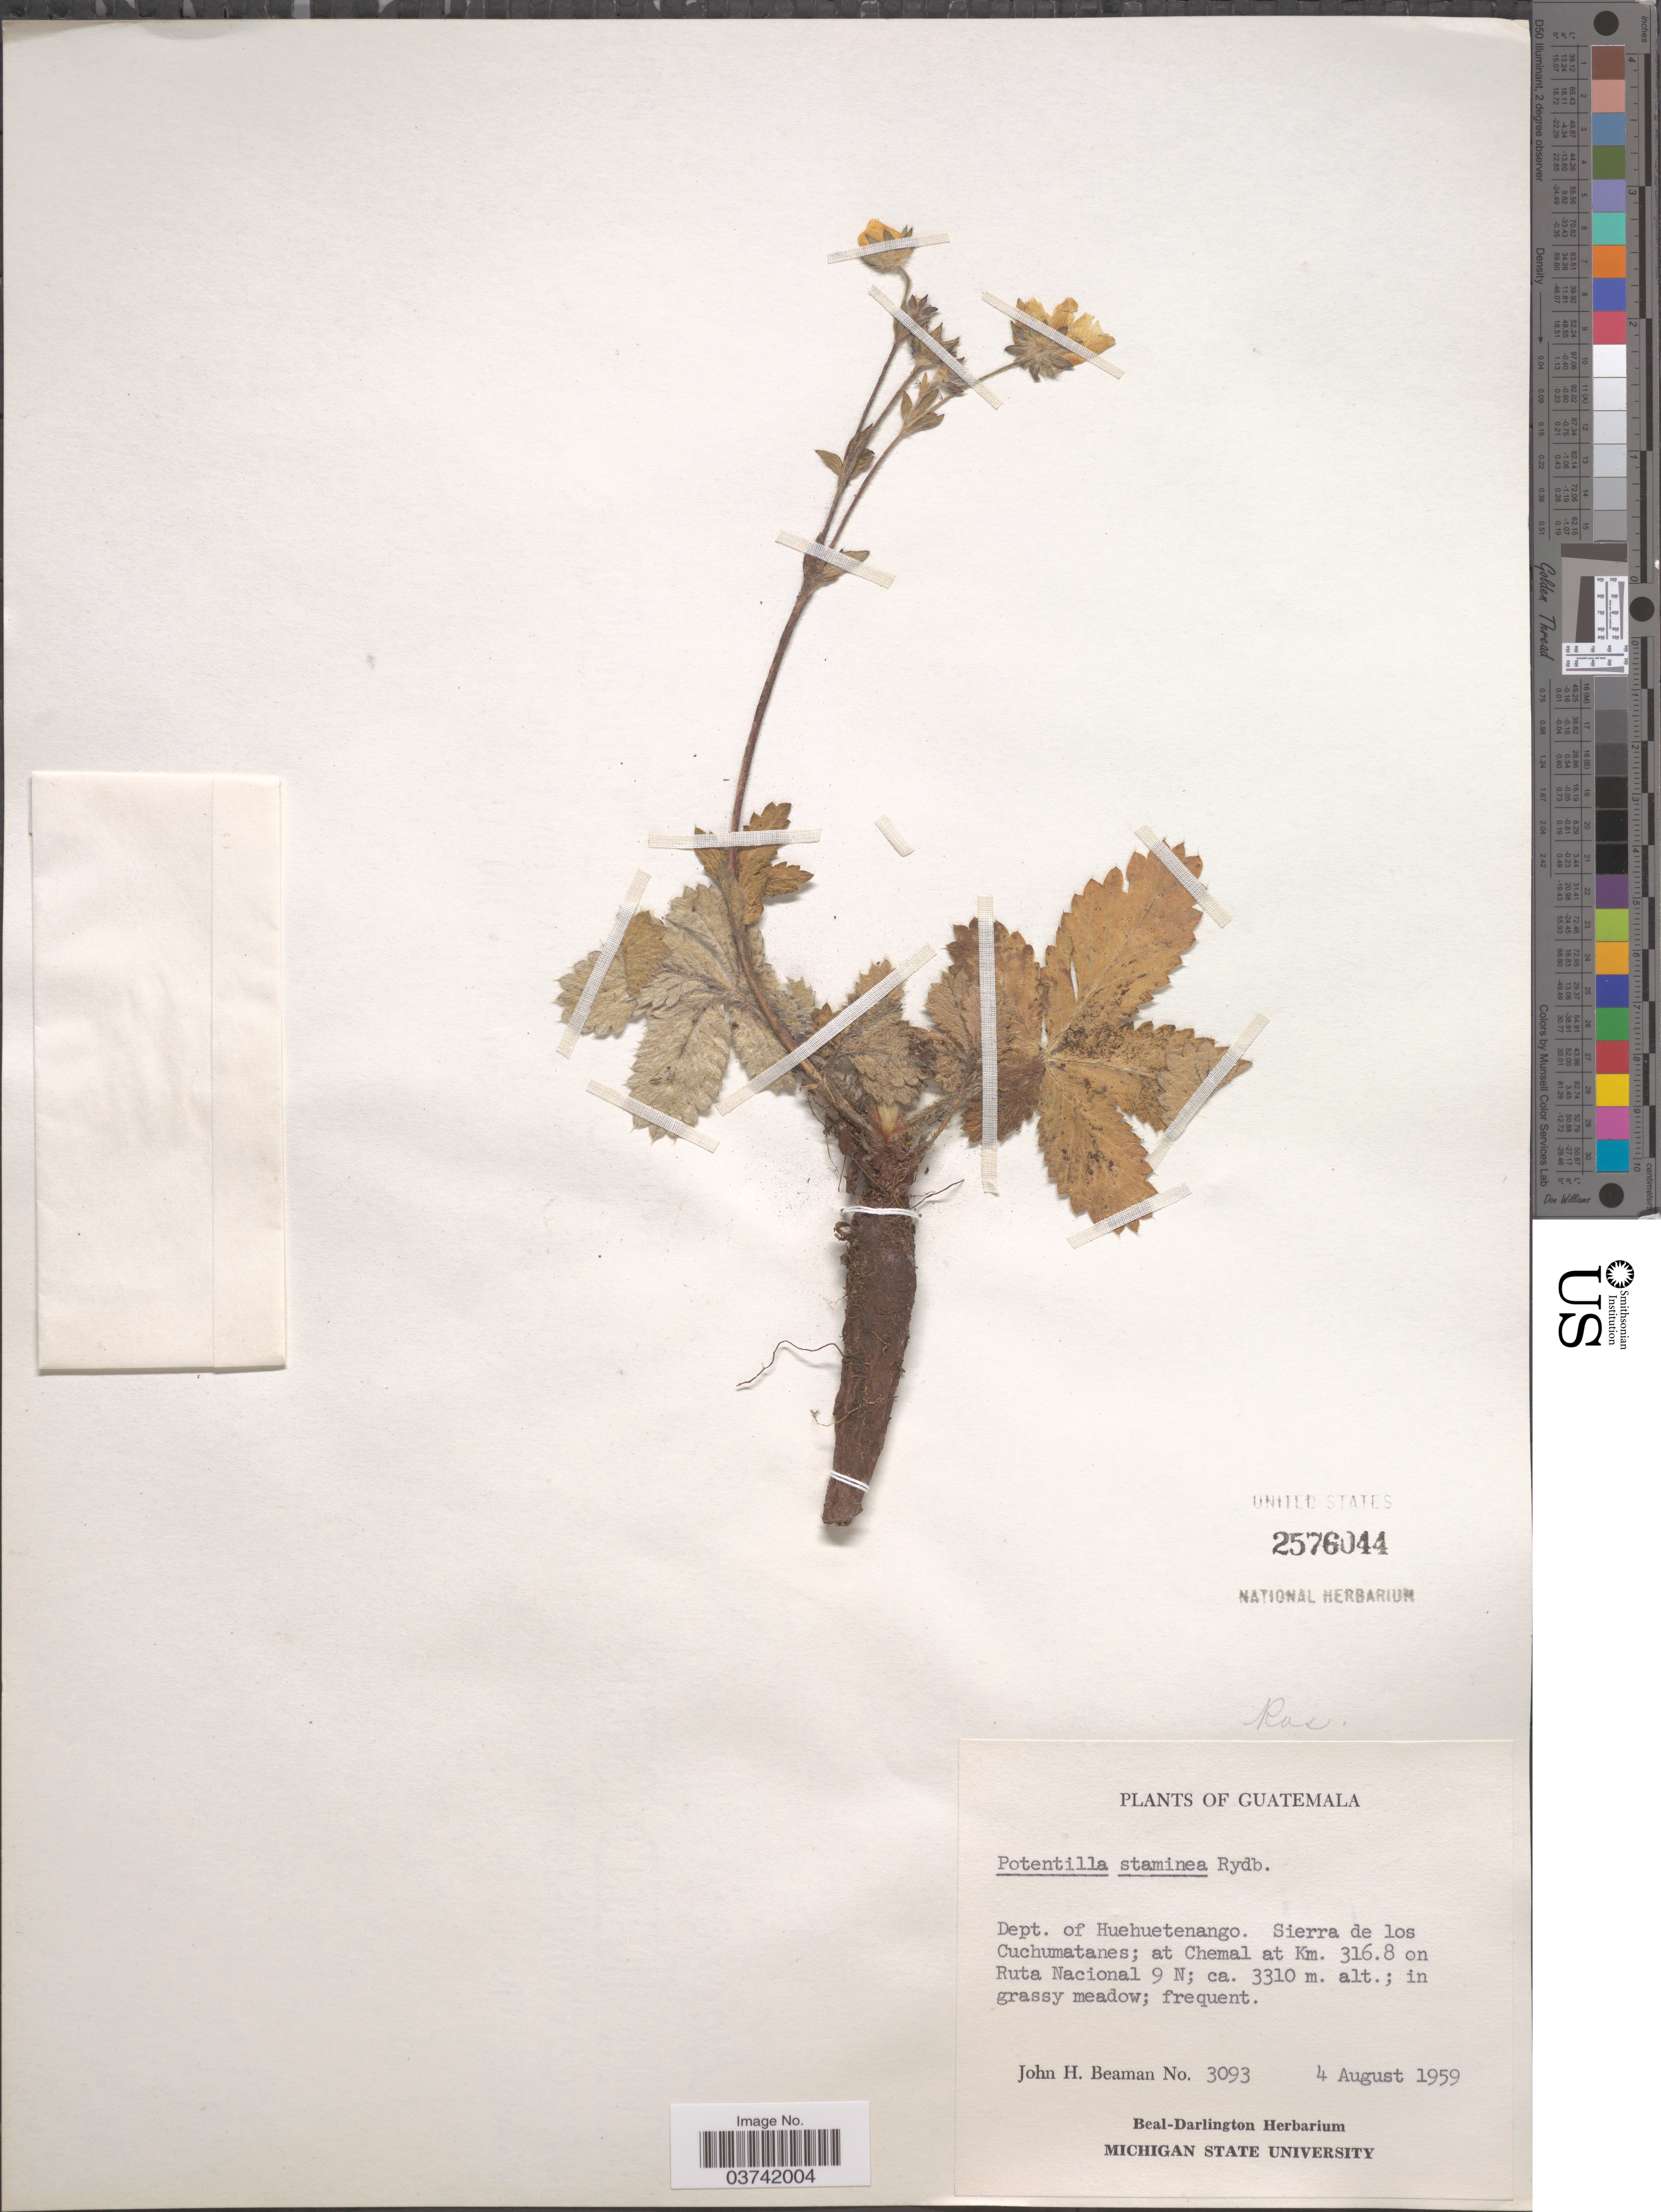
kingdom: Plantae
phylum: Tracheophyta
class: Magnoliopsida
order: Rosales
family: Rosaceae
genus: Potentilla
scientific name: Potentilla staminea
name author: Rydb.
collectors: J. H. Beaman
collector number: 3093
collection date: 1959-08-04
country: Guatemala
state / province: Huehuetenango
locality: Dept. of Huehuetenango. Sierra de los Cuchumatanes; at Chemal at Km. 316.8 on Ruta Nacional 9 N.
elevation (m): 3310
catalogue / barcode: US 2576044